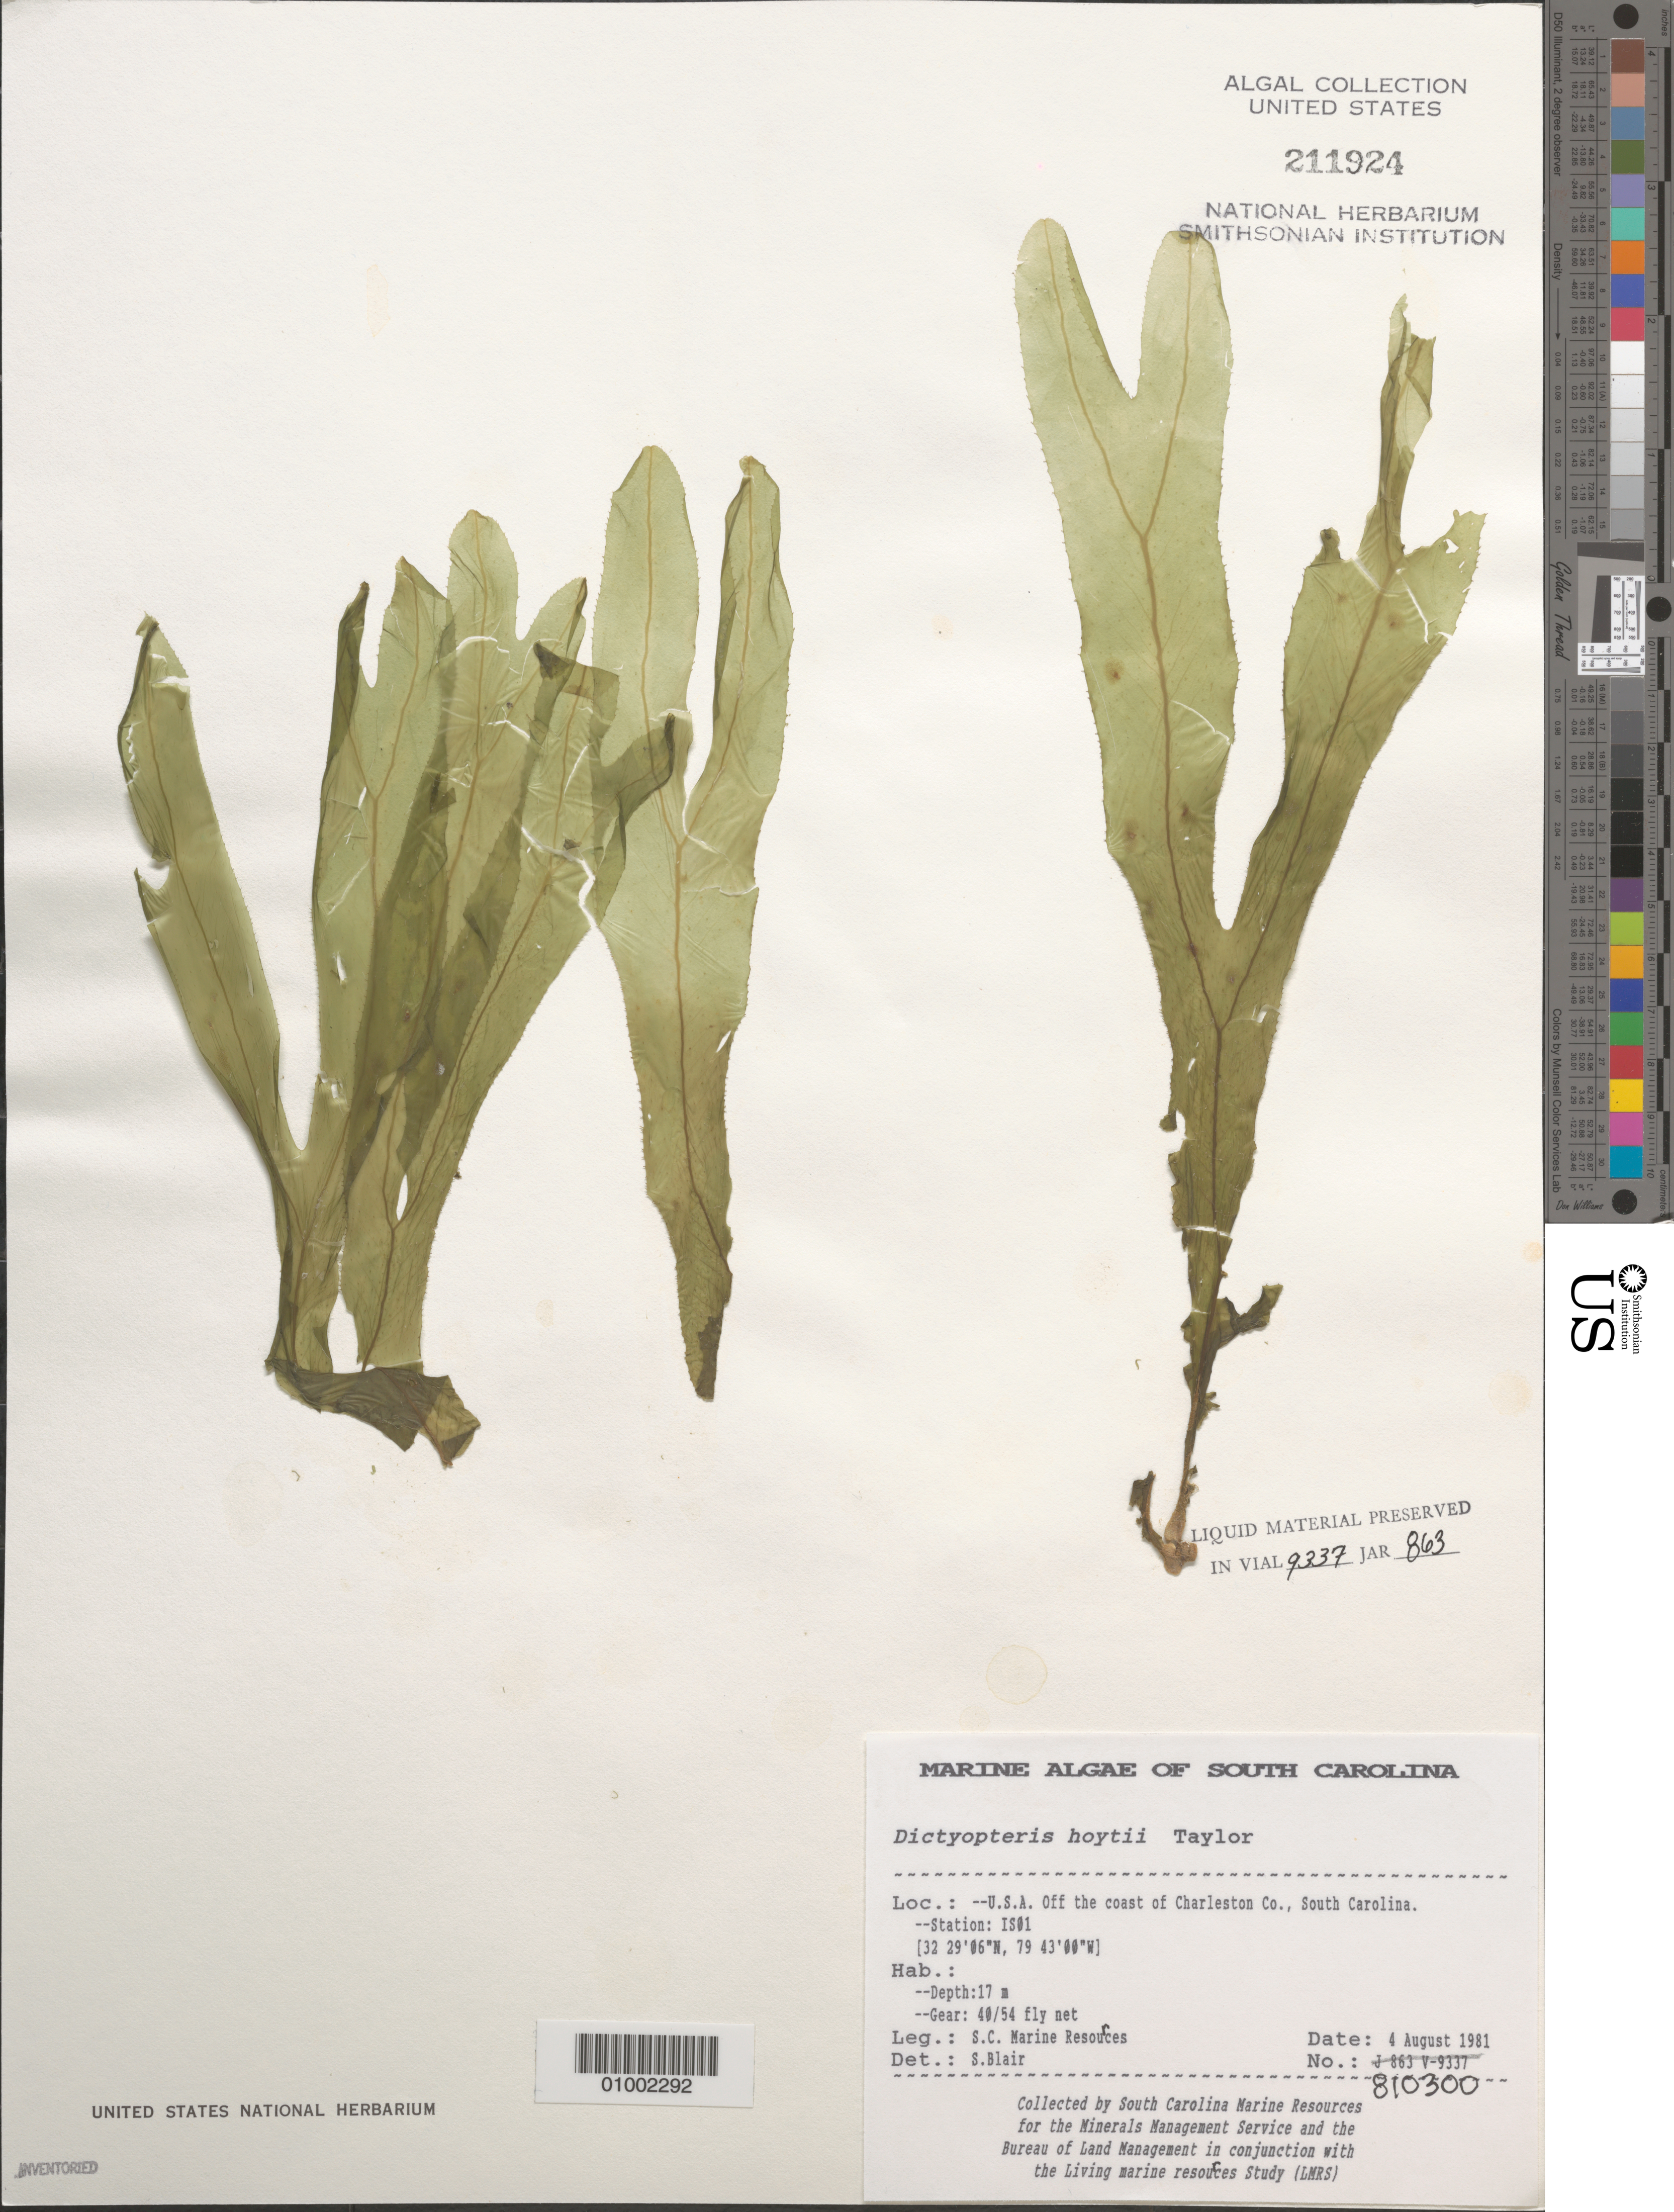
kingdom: Chromista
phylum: Ochrophyta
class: Phaeophyceae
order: Dictyotales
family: Dictyotaceae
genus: Dictyopteris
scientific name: Dictyopteris hoytii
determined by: Blair, S. M.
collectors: South Carolina Marine Resources for BLM/MMS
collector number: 810300 (Station IS01)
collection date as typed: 04 Aug 1981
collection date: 1981-08-04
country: United States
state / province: South Carolina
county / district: Charleston County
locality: Off coast of Charleston County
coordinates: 32 29'06" N, 79 43'00" W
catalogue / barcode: US 211924